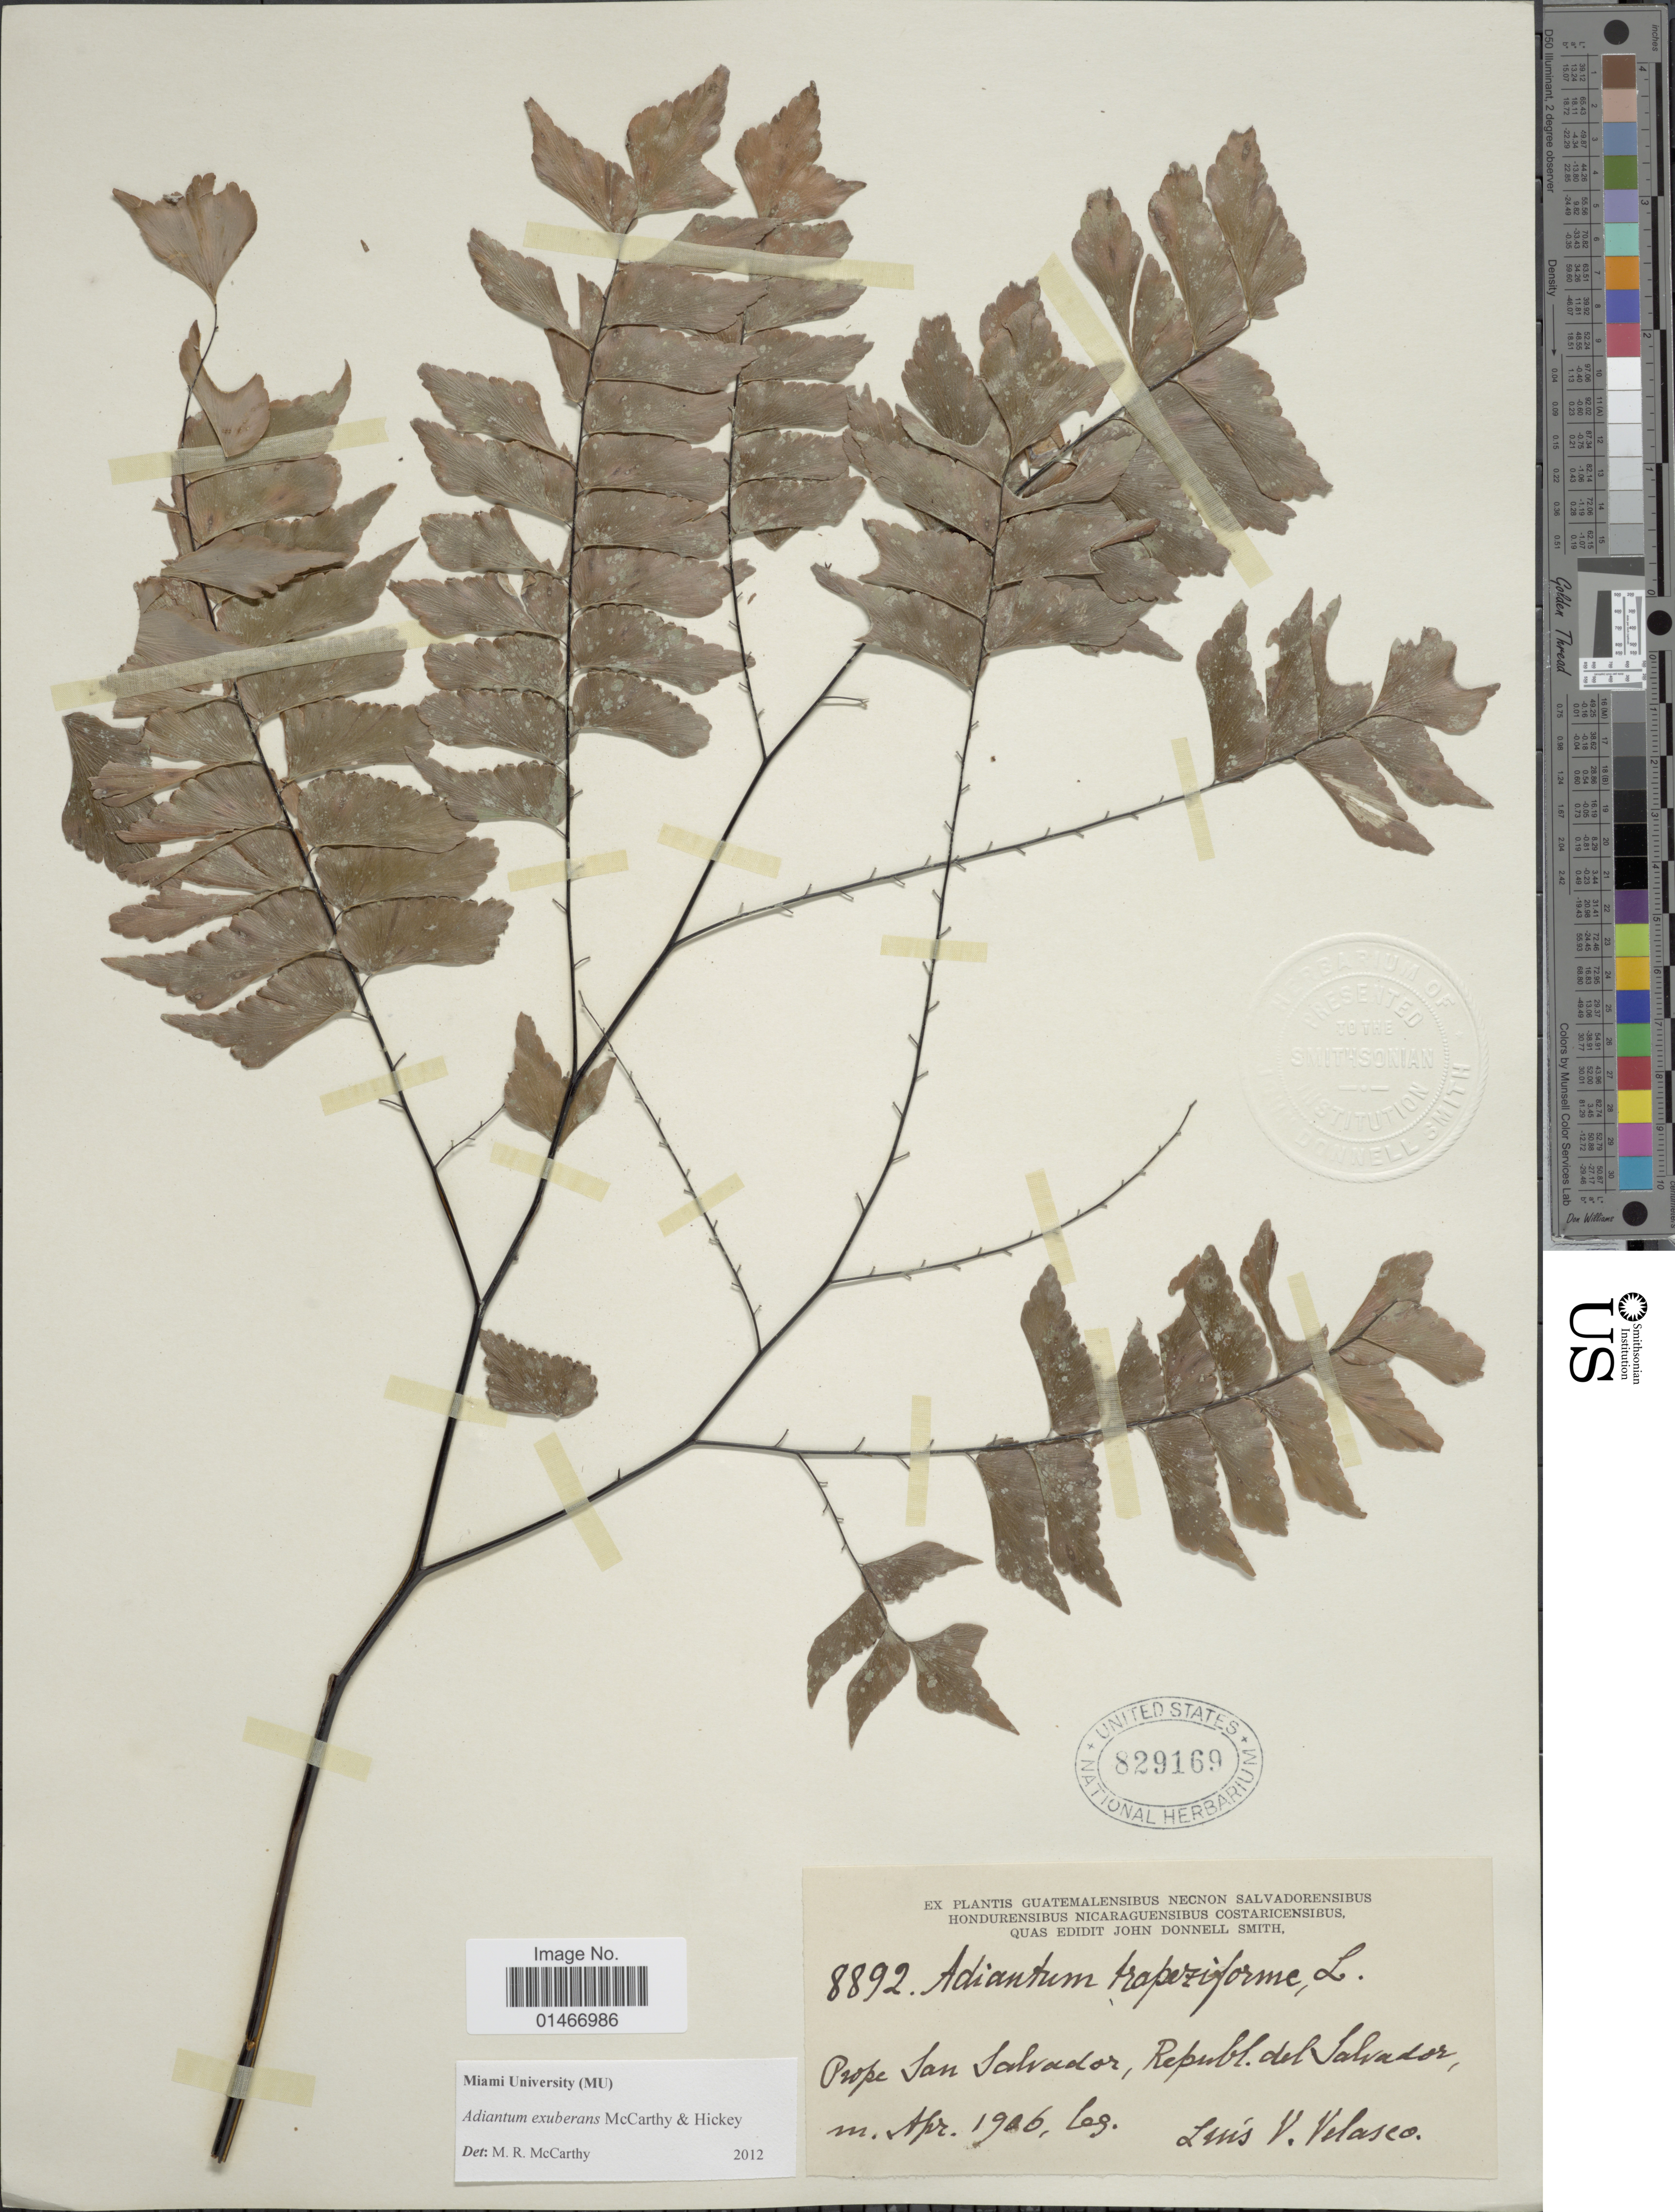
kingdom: Plantae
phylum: Tracheophyta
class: Polypodiopsida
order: Polypodiales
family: Pteridaceae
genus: Adiantum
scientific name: Adiantum exuberans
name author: M.R. McCarthy & Hickey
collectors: L. Velasco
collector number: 8892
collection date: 1906-04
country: El Salvador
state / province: San Salvador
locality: Prope San Salvador, Republ. del Salvador.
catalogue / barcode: US 829169